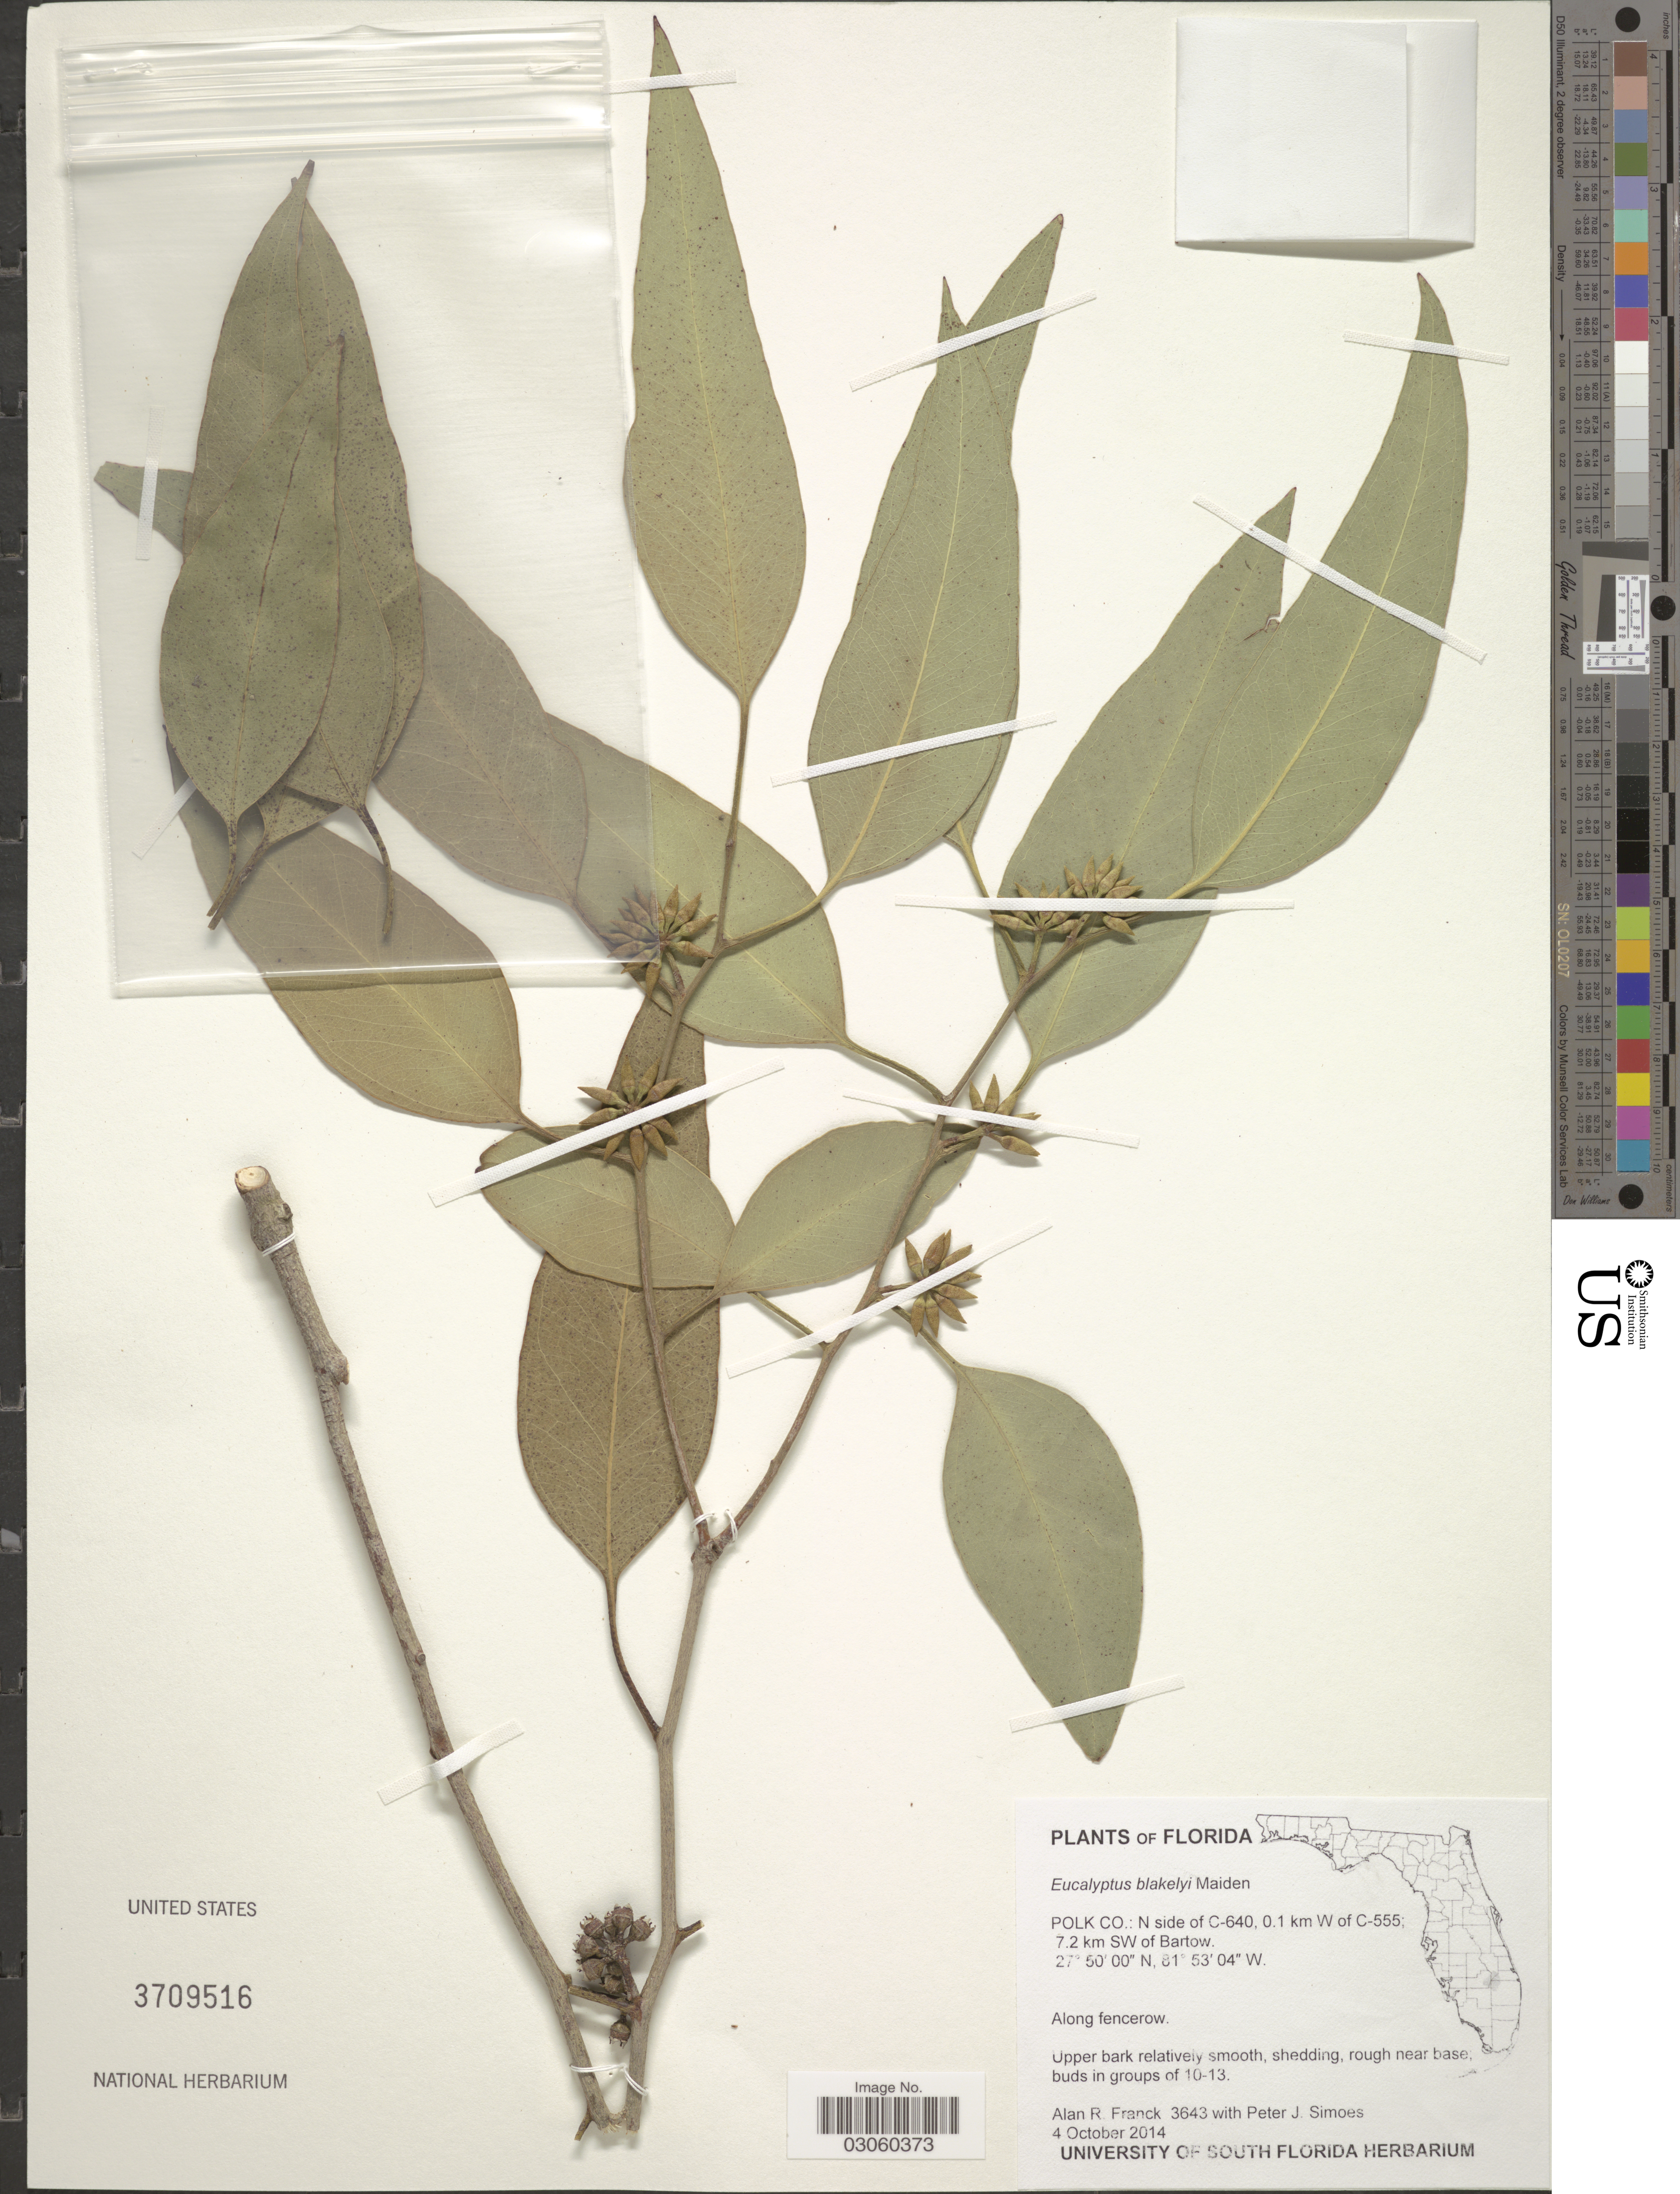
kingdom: Plantae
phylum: Tracheophyta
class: Magnoliopsida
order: Myrtales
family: Myrtaceae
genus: Eucalyptus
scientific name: Eucalyptus blakelyi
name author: Maiden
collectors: A. R. Franck & P. Simoes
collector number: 3643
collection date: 2014-10-04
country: United States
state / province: Florida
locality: Polk Co.: N side of C-640, 0.1 km W of C-555; 7.2 km SW of Bartow.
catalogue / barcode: US 3709516